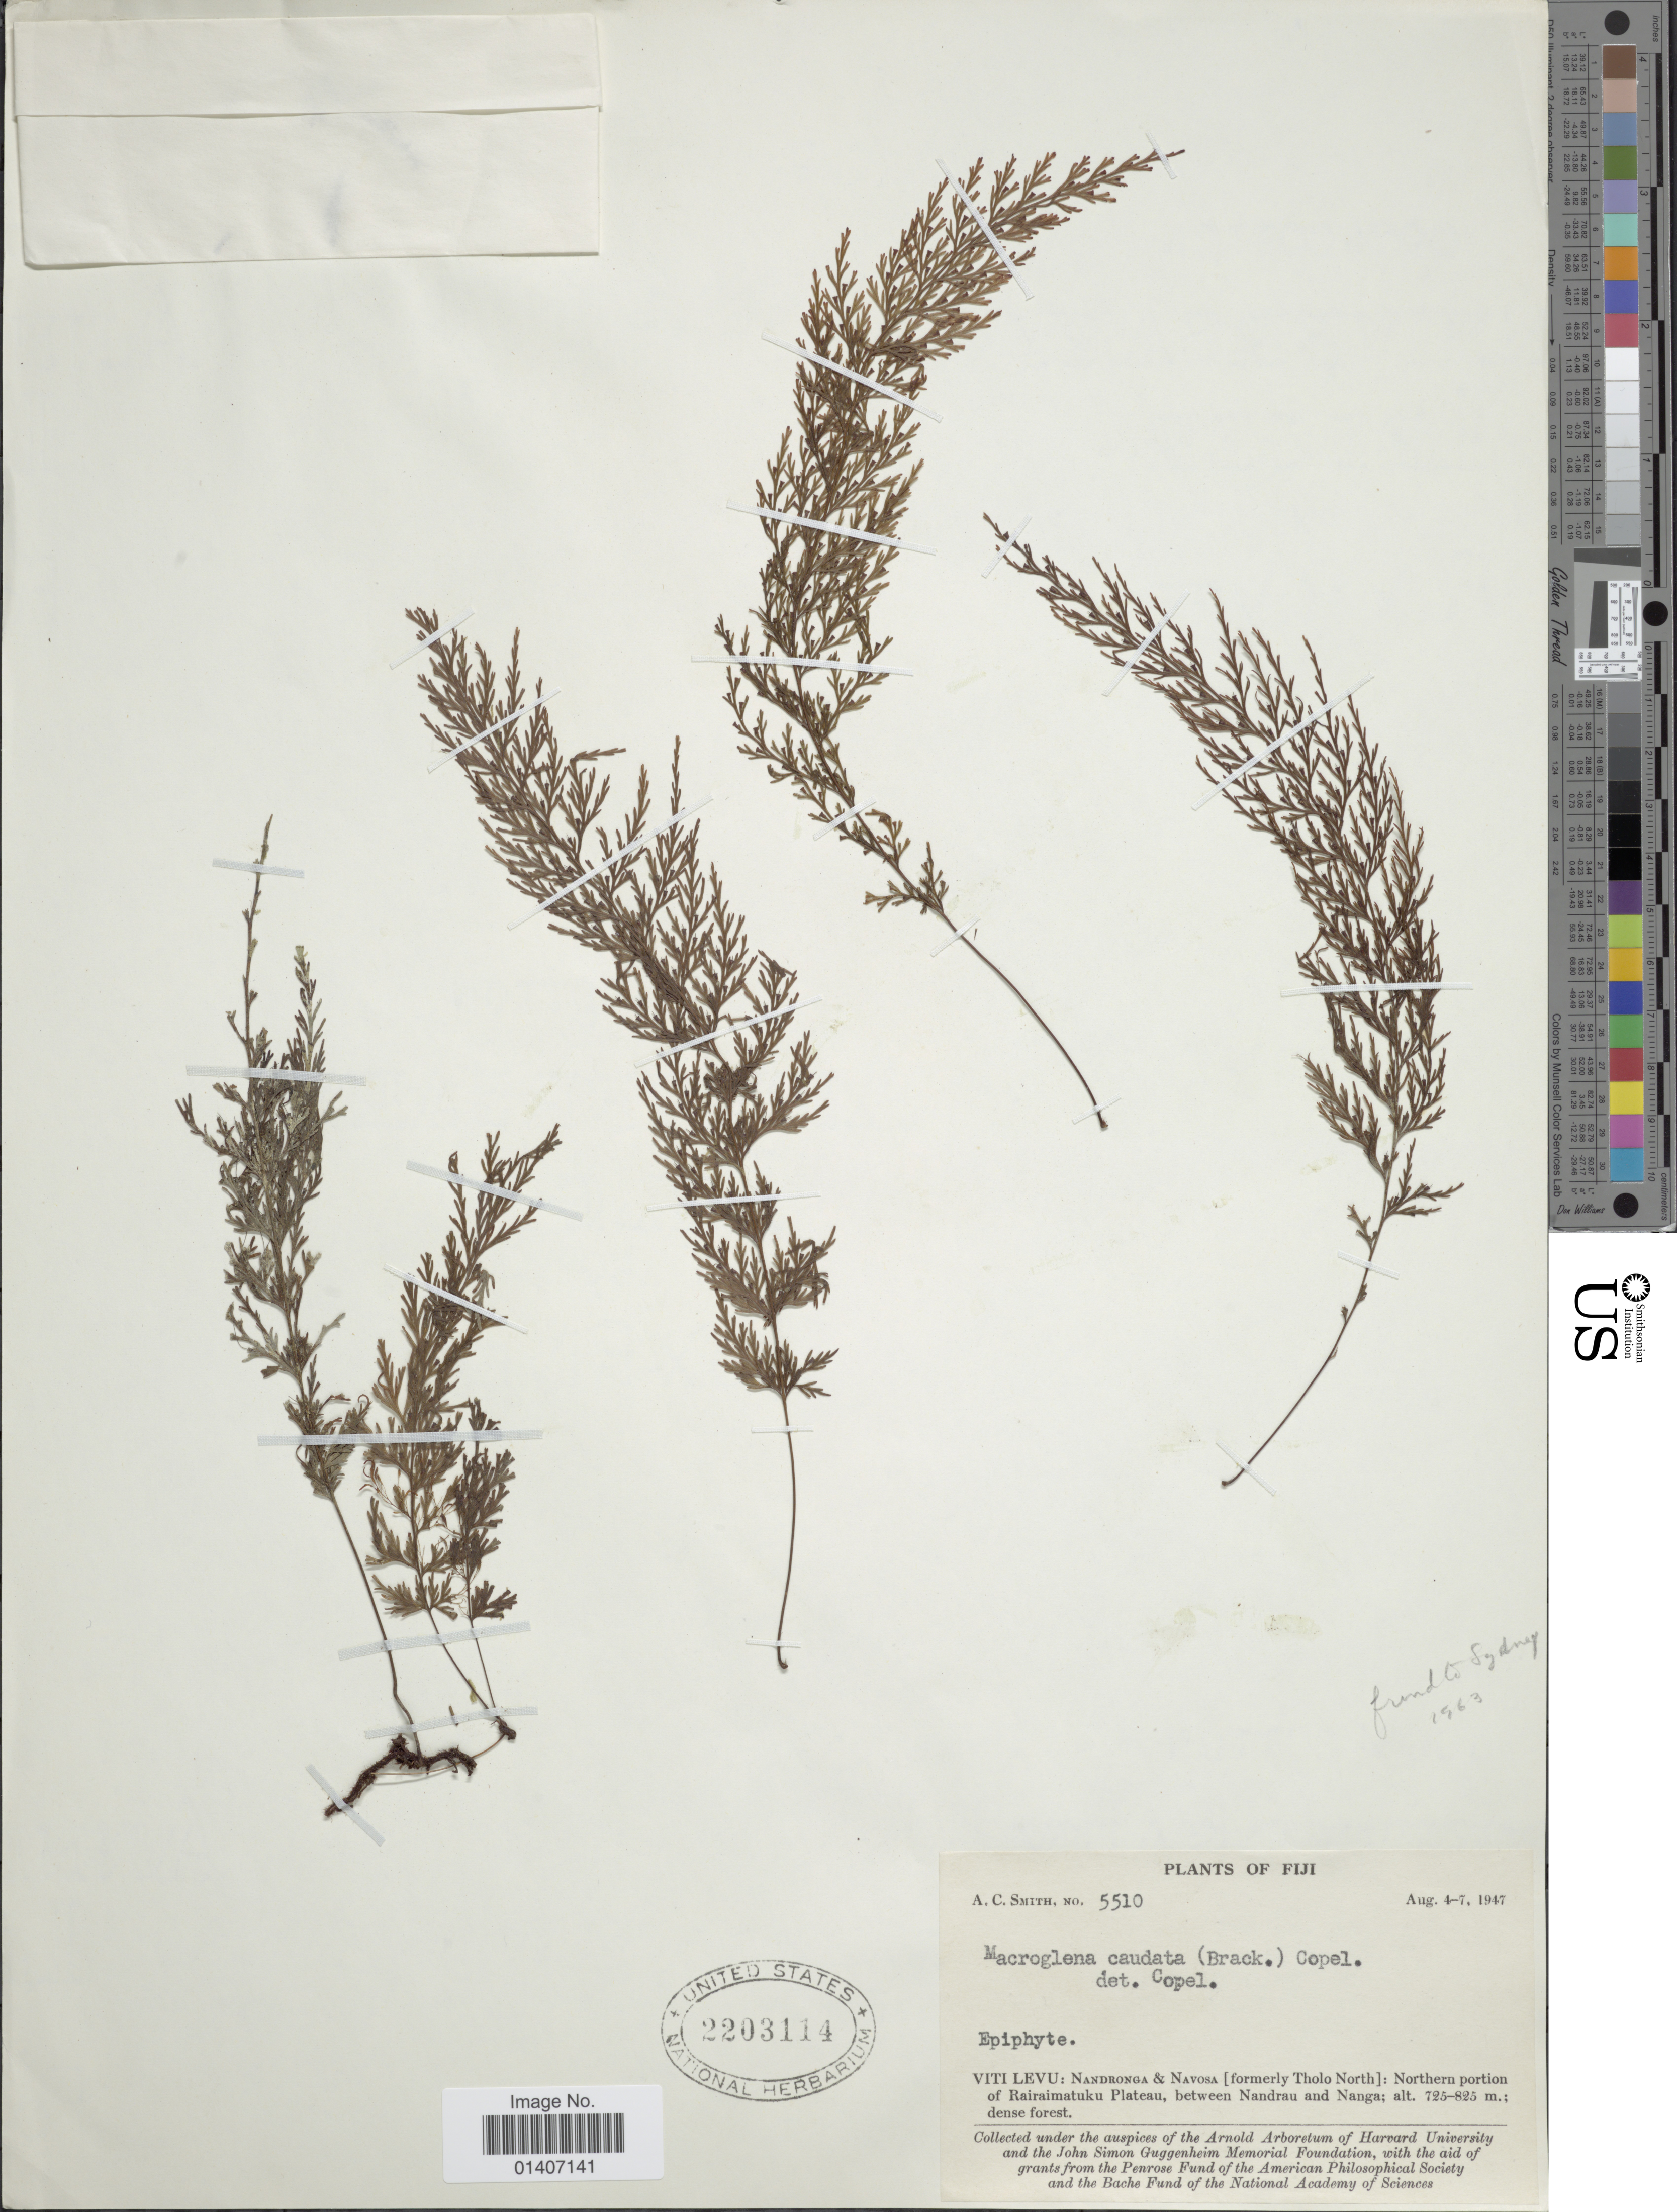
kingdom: Plantae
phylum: Tracheophyta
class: Polypodiopsida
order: Hymenophyllales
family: Hymenophyllaceae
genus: Abrodictyum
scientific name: Abrodictyum caudatum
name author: (Brack.) Ebihara & K. Iwats.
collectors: A. C. Smith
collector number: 5510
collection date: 1947-08-04/1947-08-07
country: Fiji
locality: Viti Levu: Nandronga & Navossa(formerly Tholo North): Northern portion of Rairaimatuku, between Nandrau and Nanga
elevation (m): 725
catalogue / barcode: US 2203114